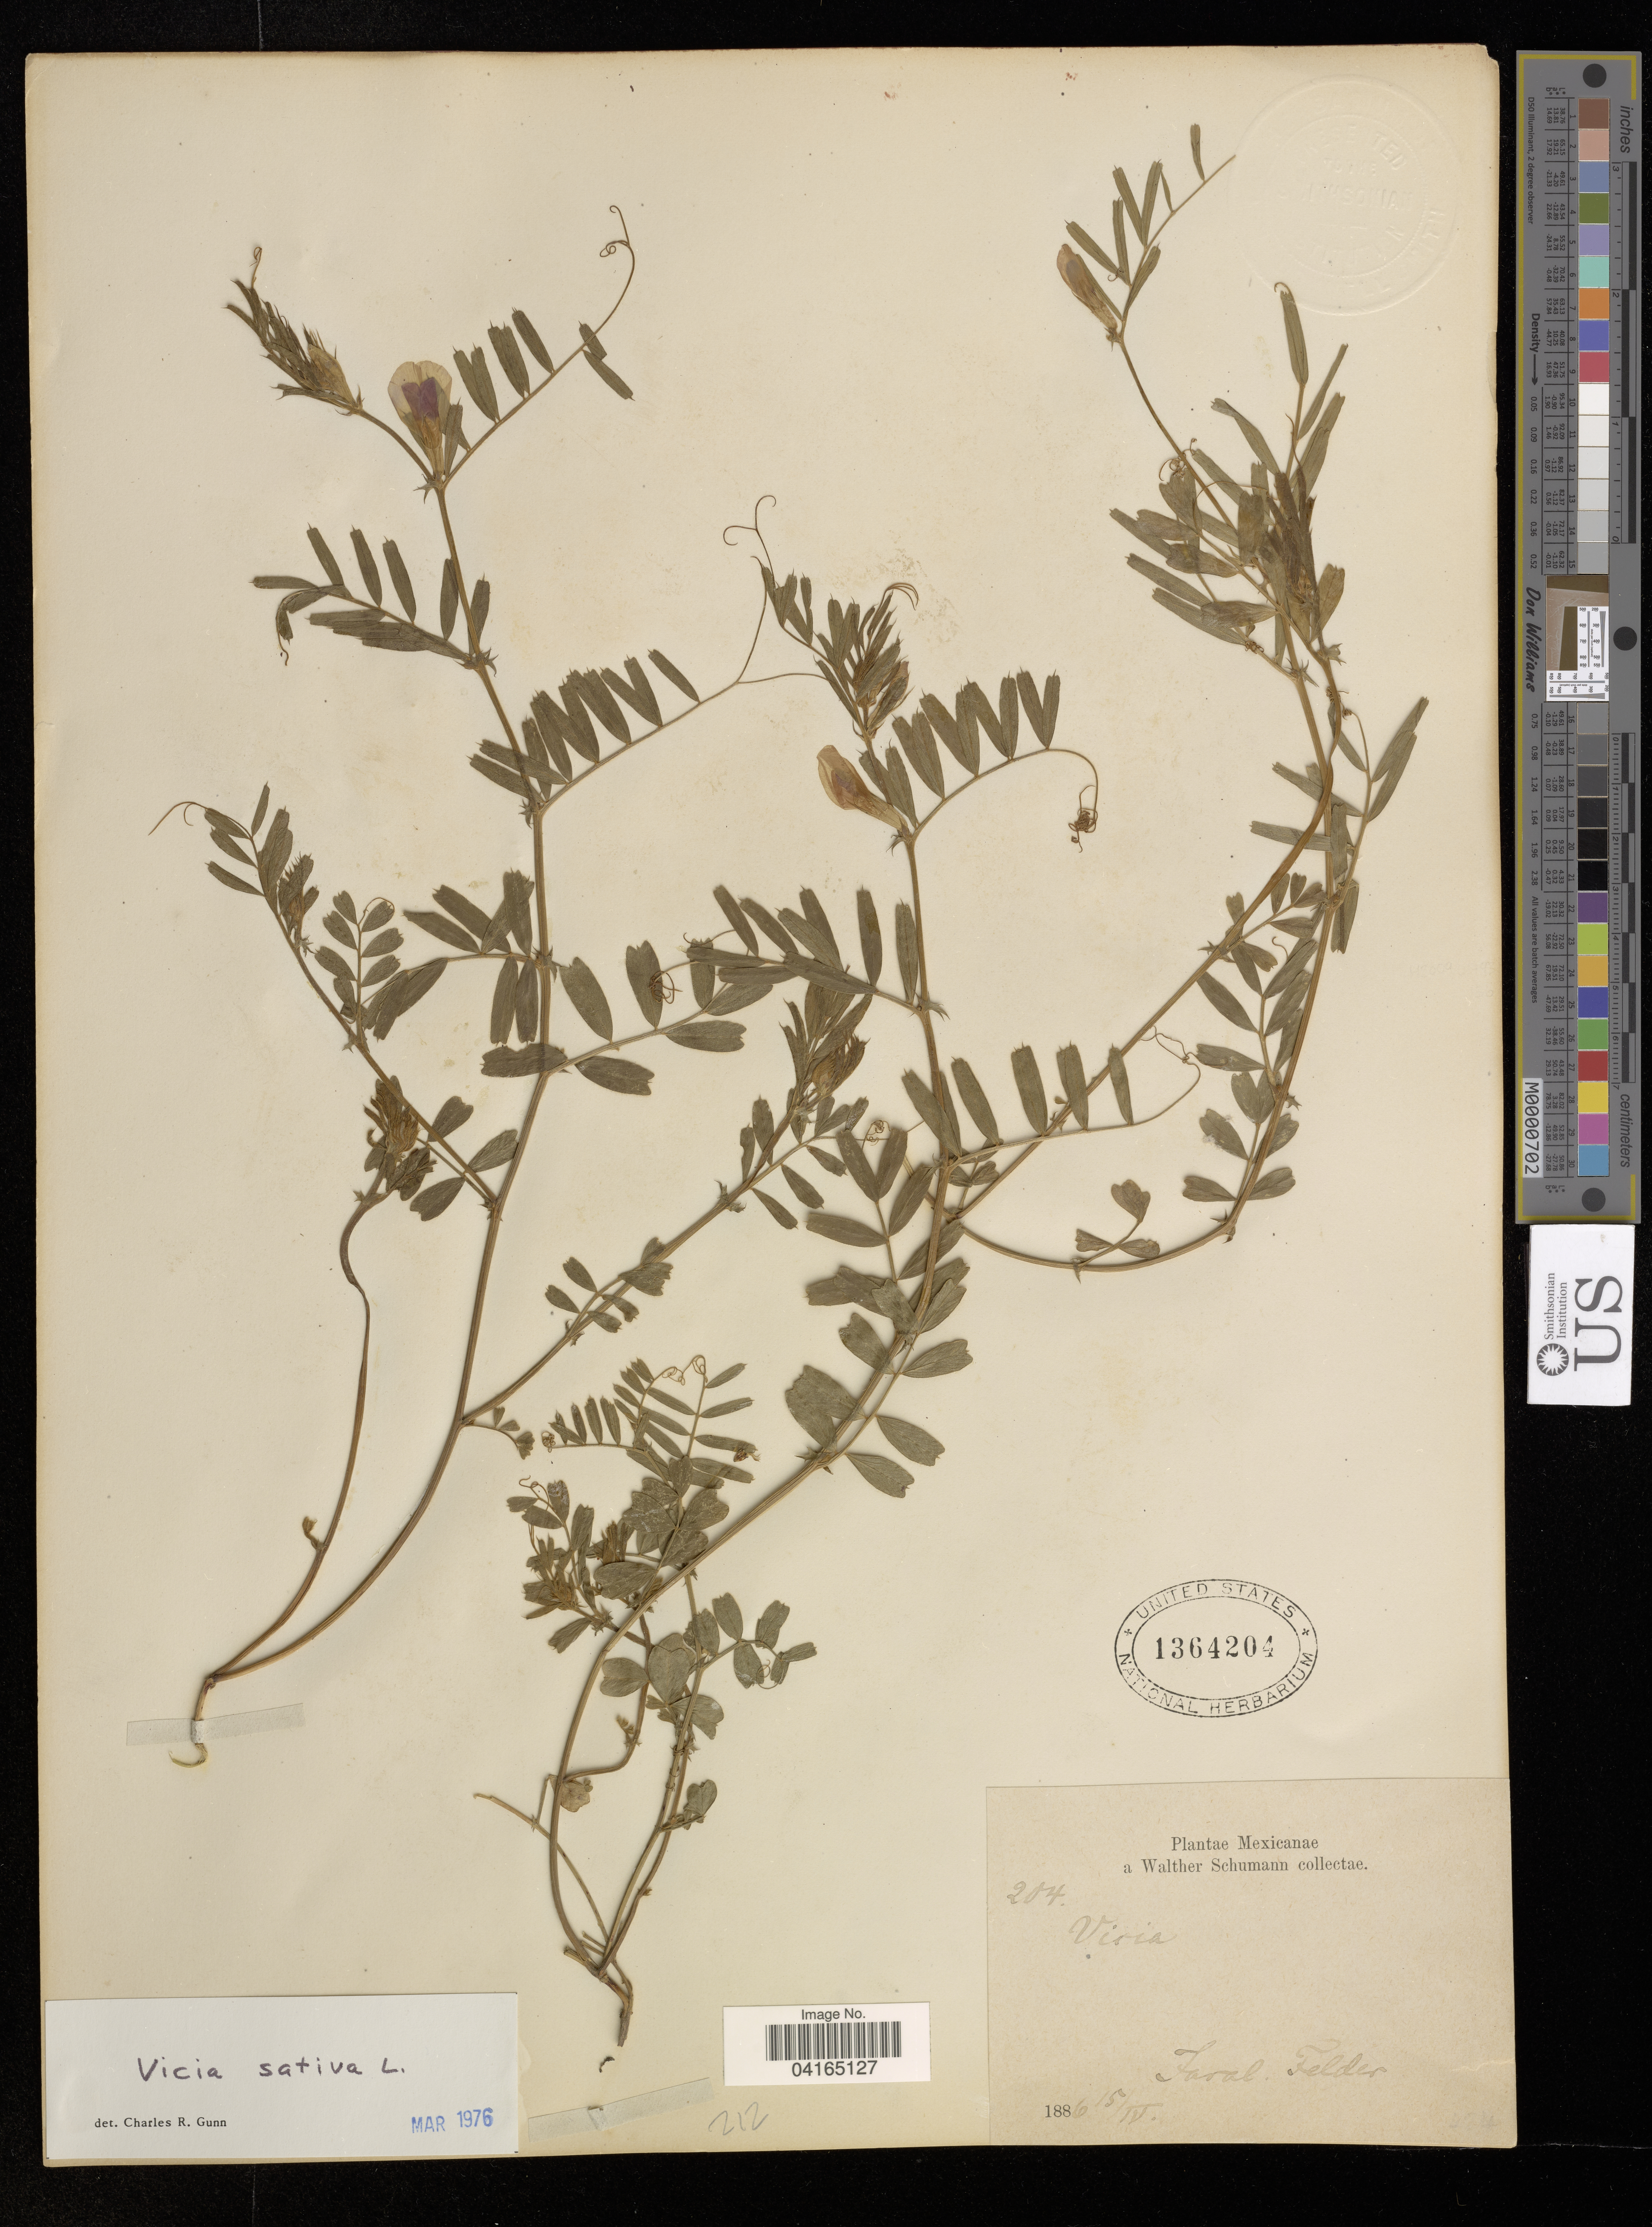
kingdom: Plantae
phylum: Tracheophyta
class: Magnoliopsida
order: Fabales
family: Fabaceae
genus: Vicia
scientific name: Vicia sativa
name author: L.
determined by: Hechenleitner, Paulina, RBG Edinburgh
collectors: W. Schumann & F. Felder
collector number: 204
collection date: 1886-04-15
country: Mexico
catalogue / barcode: US 1364204